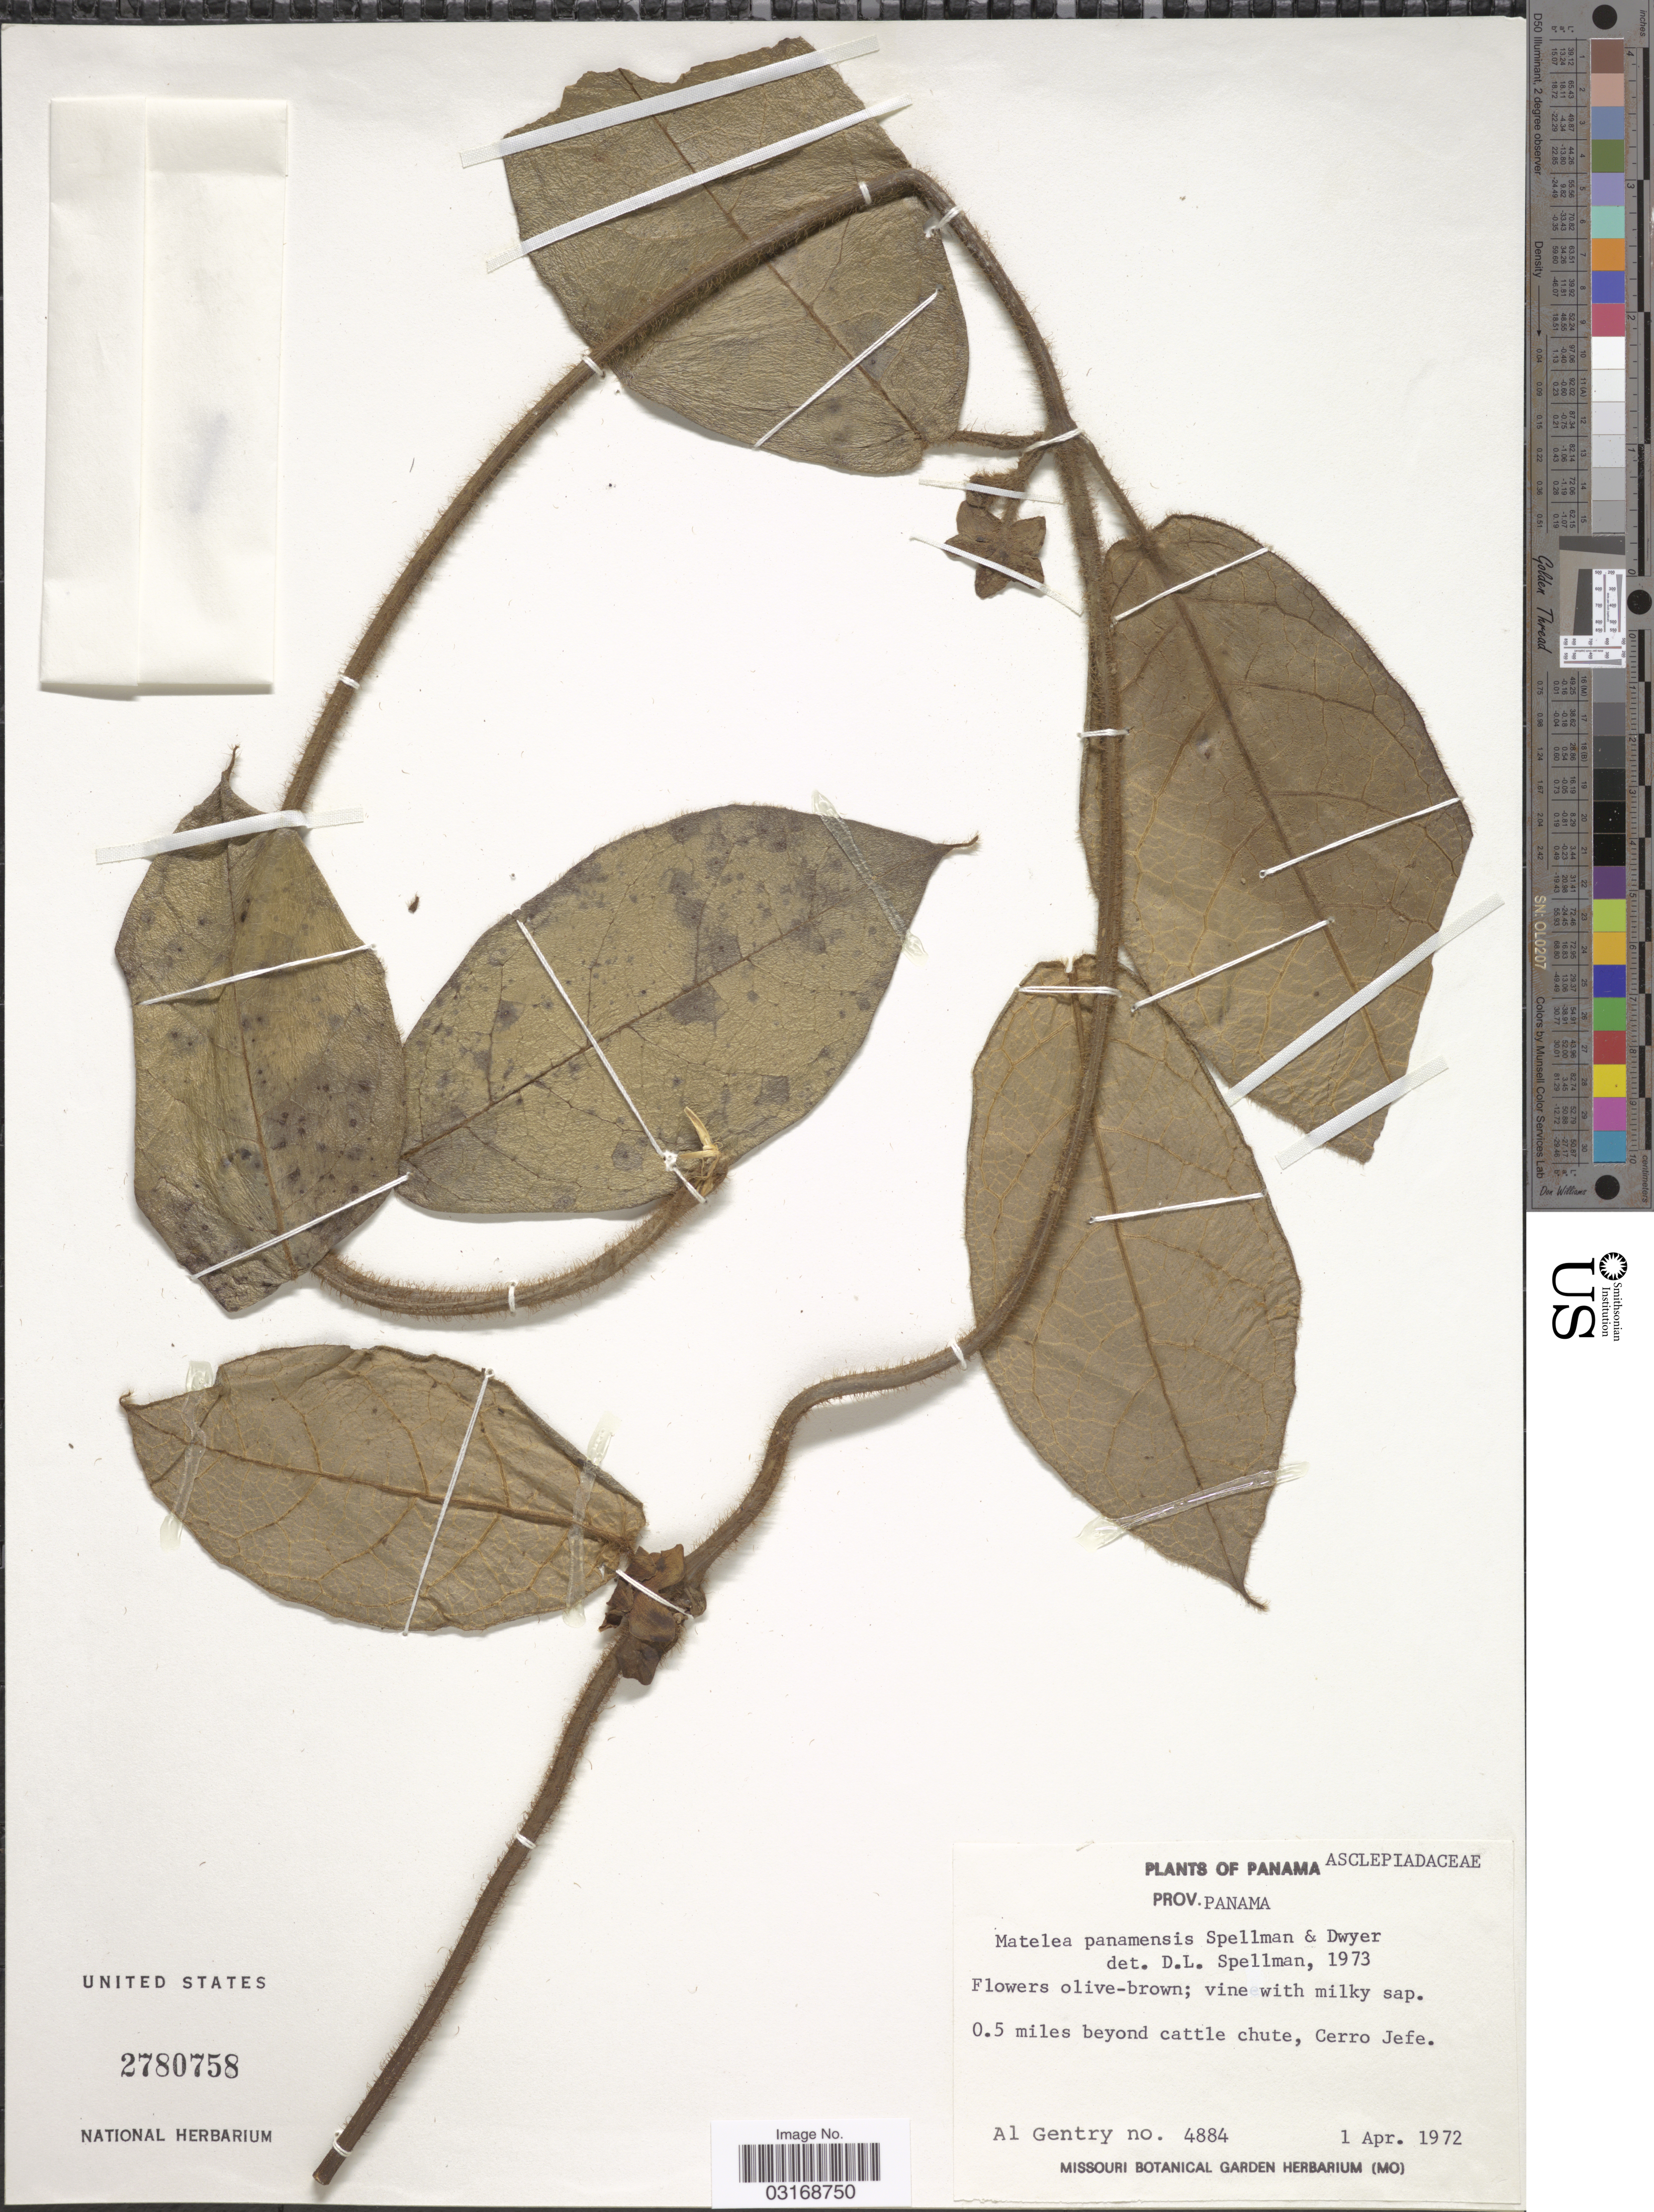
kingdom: Plantae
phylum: Tracheophyta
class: Magnoliopsida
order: Gentianales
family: Apocynaceae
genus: Matelea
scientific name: Matelea panamensis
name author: Spellman & Dwyer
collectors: A. H. Gentry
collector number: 4884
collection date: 1972-04-01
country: Panama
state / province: Panamá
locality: Prov. Panama. 0.5 miles beyond cattle chute, Cerro Jefe.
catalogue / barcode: US 2780758